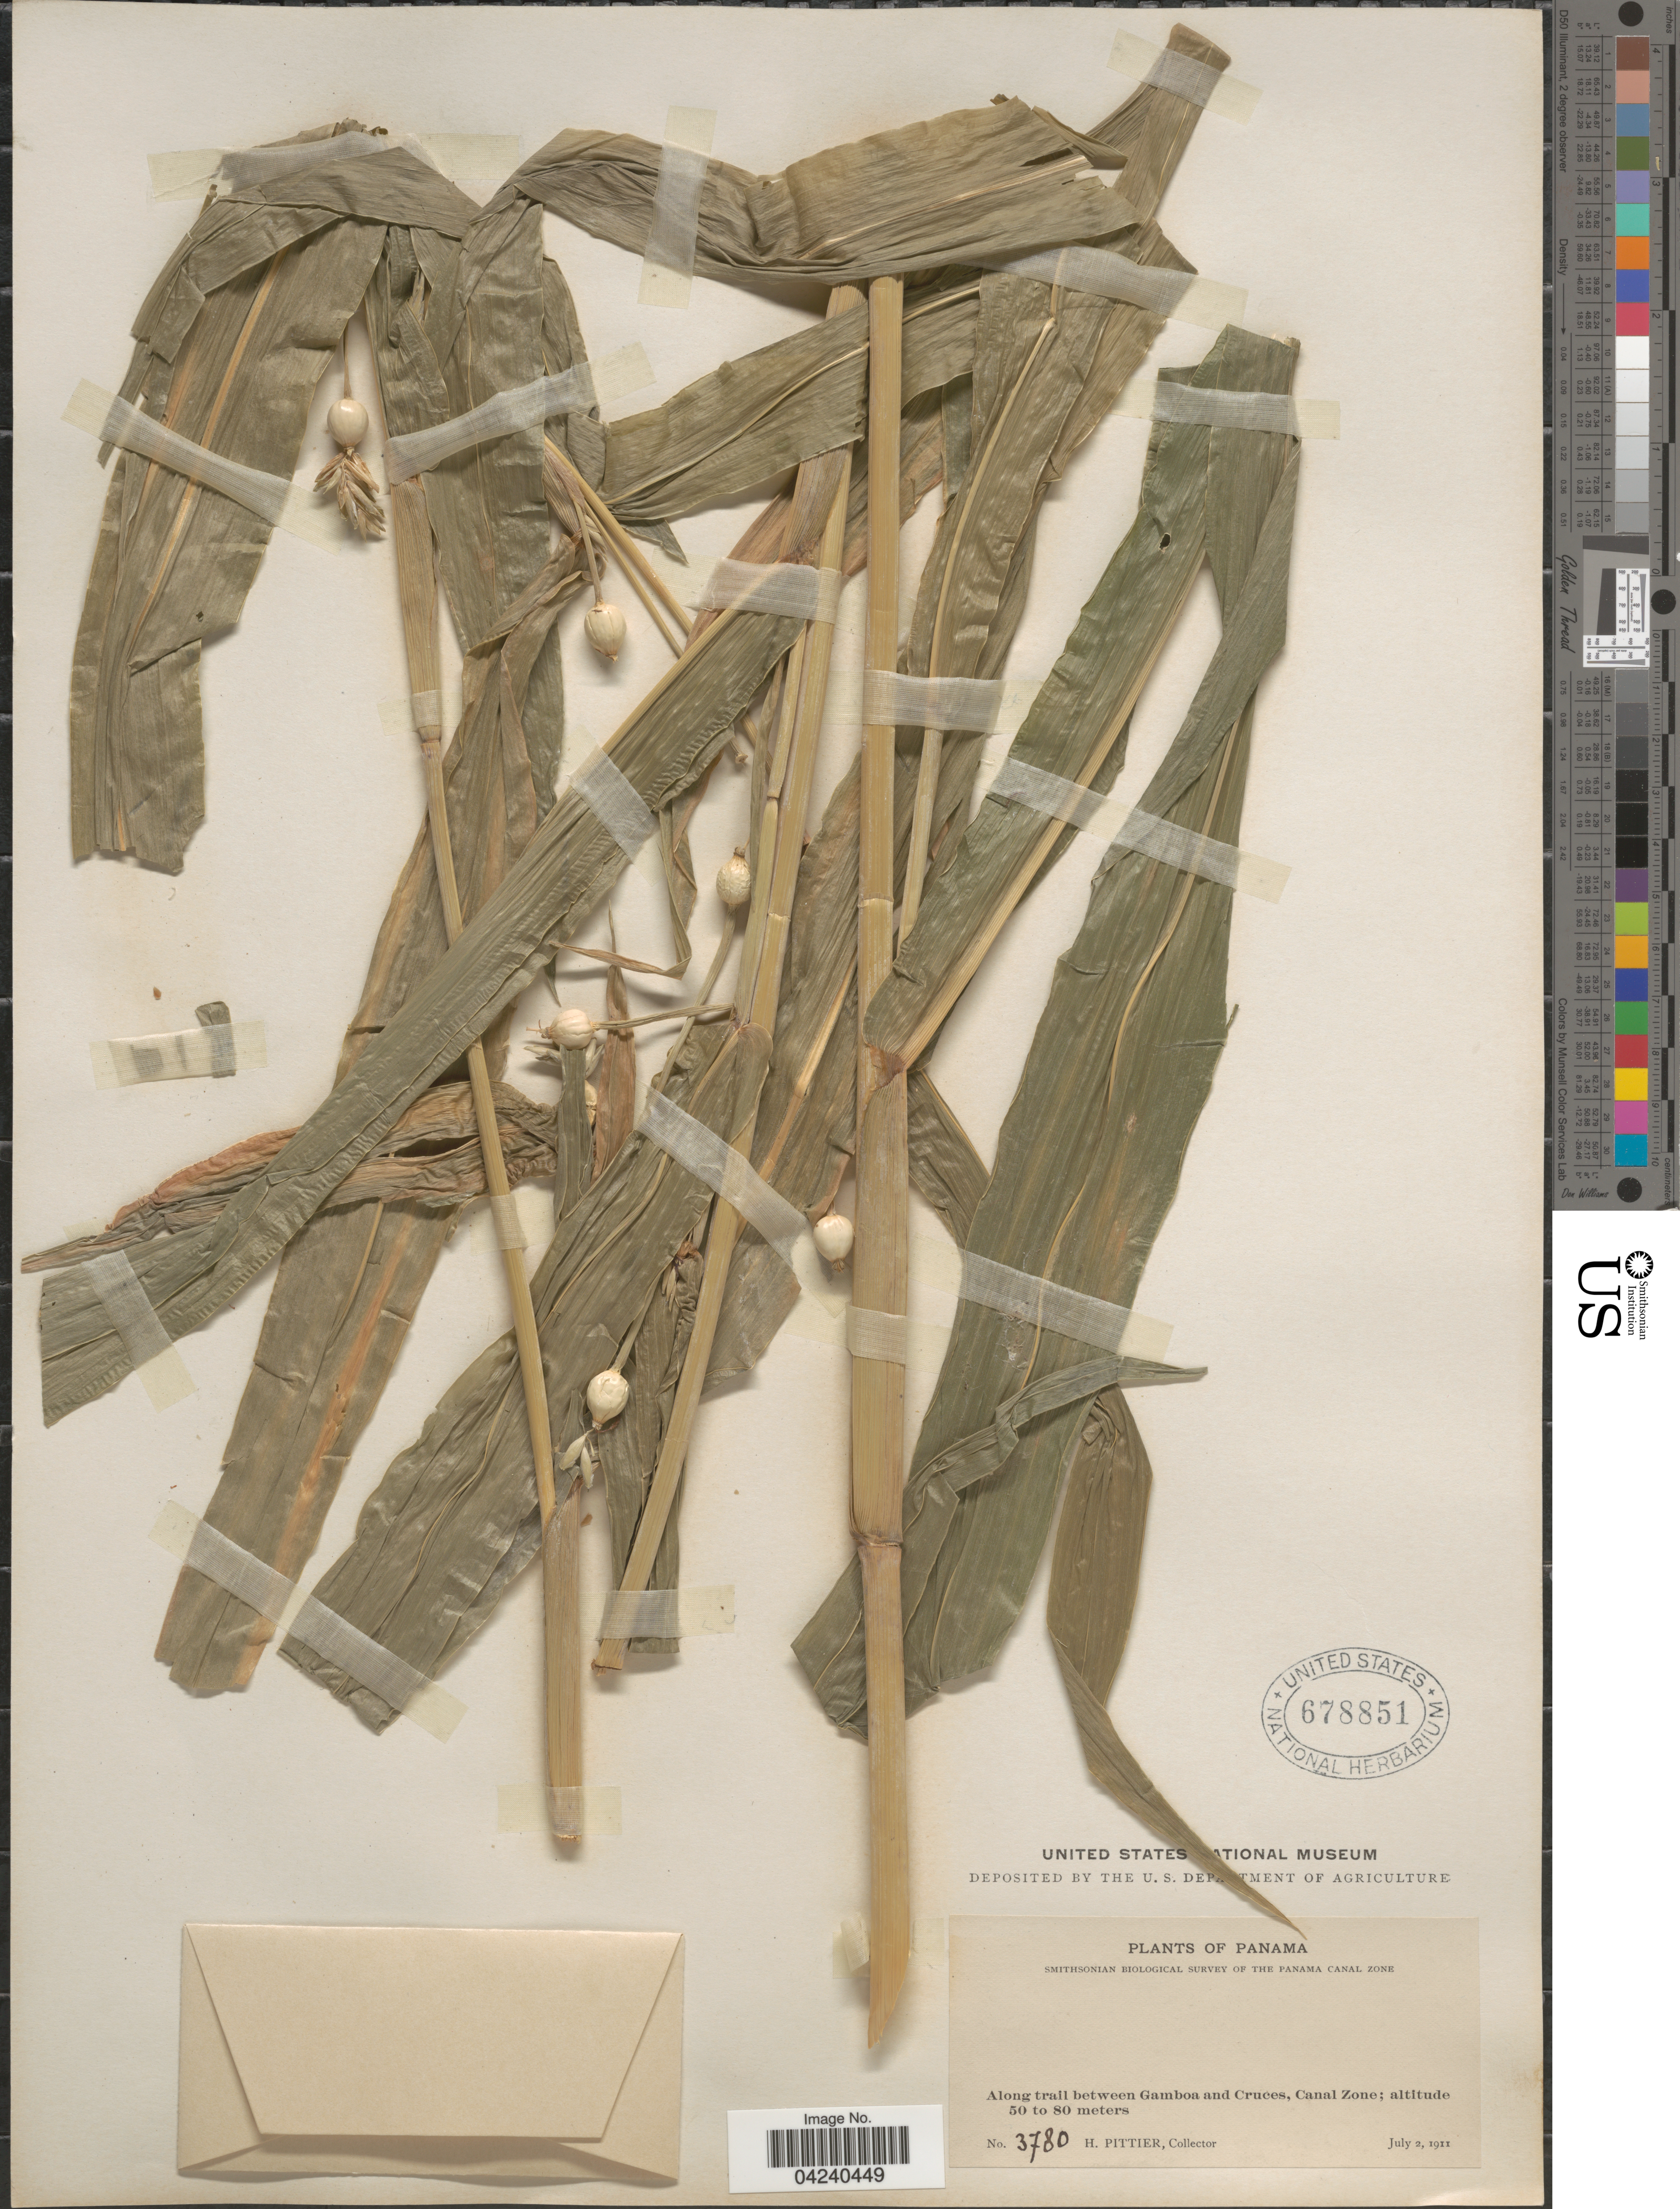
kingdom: Plantae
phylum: Tracheophyta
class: Liliopsida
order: Poales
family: Poaceae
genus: Coix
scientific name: Coix lacryma-jobi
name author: L.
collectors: H. F. Pittier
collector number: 3780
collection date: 1911-07-02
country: Panama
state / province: Colón / Panamá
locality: Smithsonian Biological Survey of the Panama Canal Zone. Along trail between Gamboa and Cruces, Canal Zone.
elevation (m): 50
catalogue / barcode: US 678851